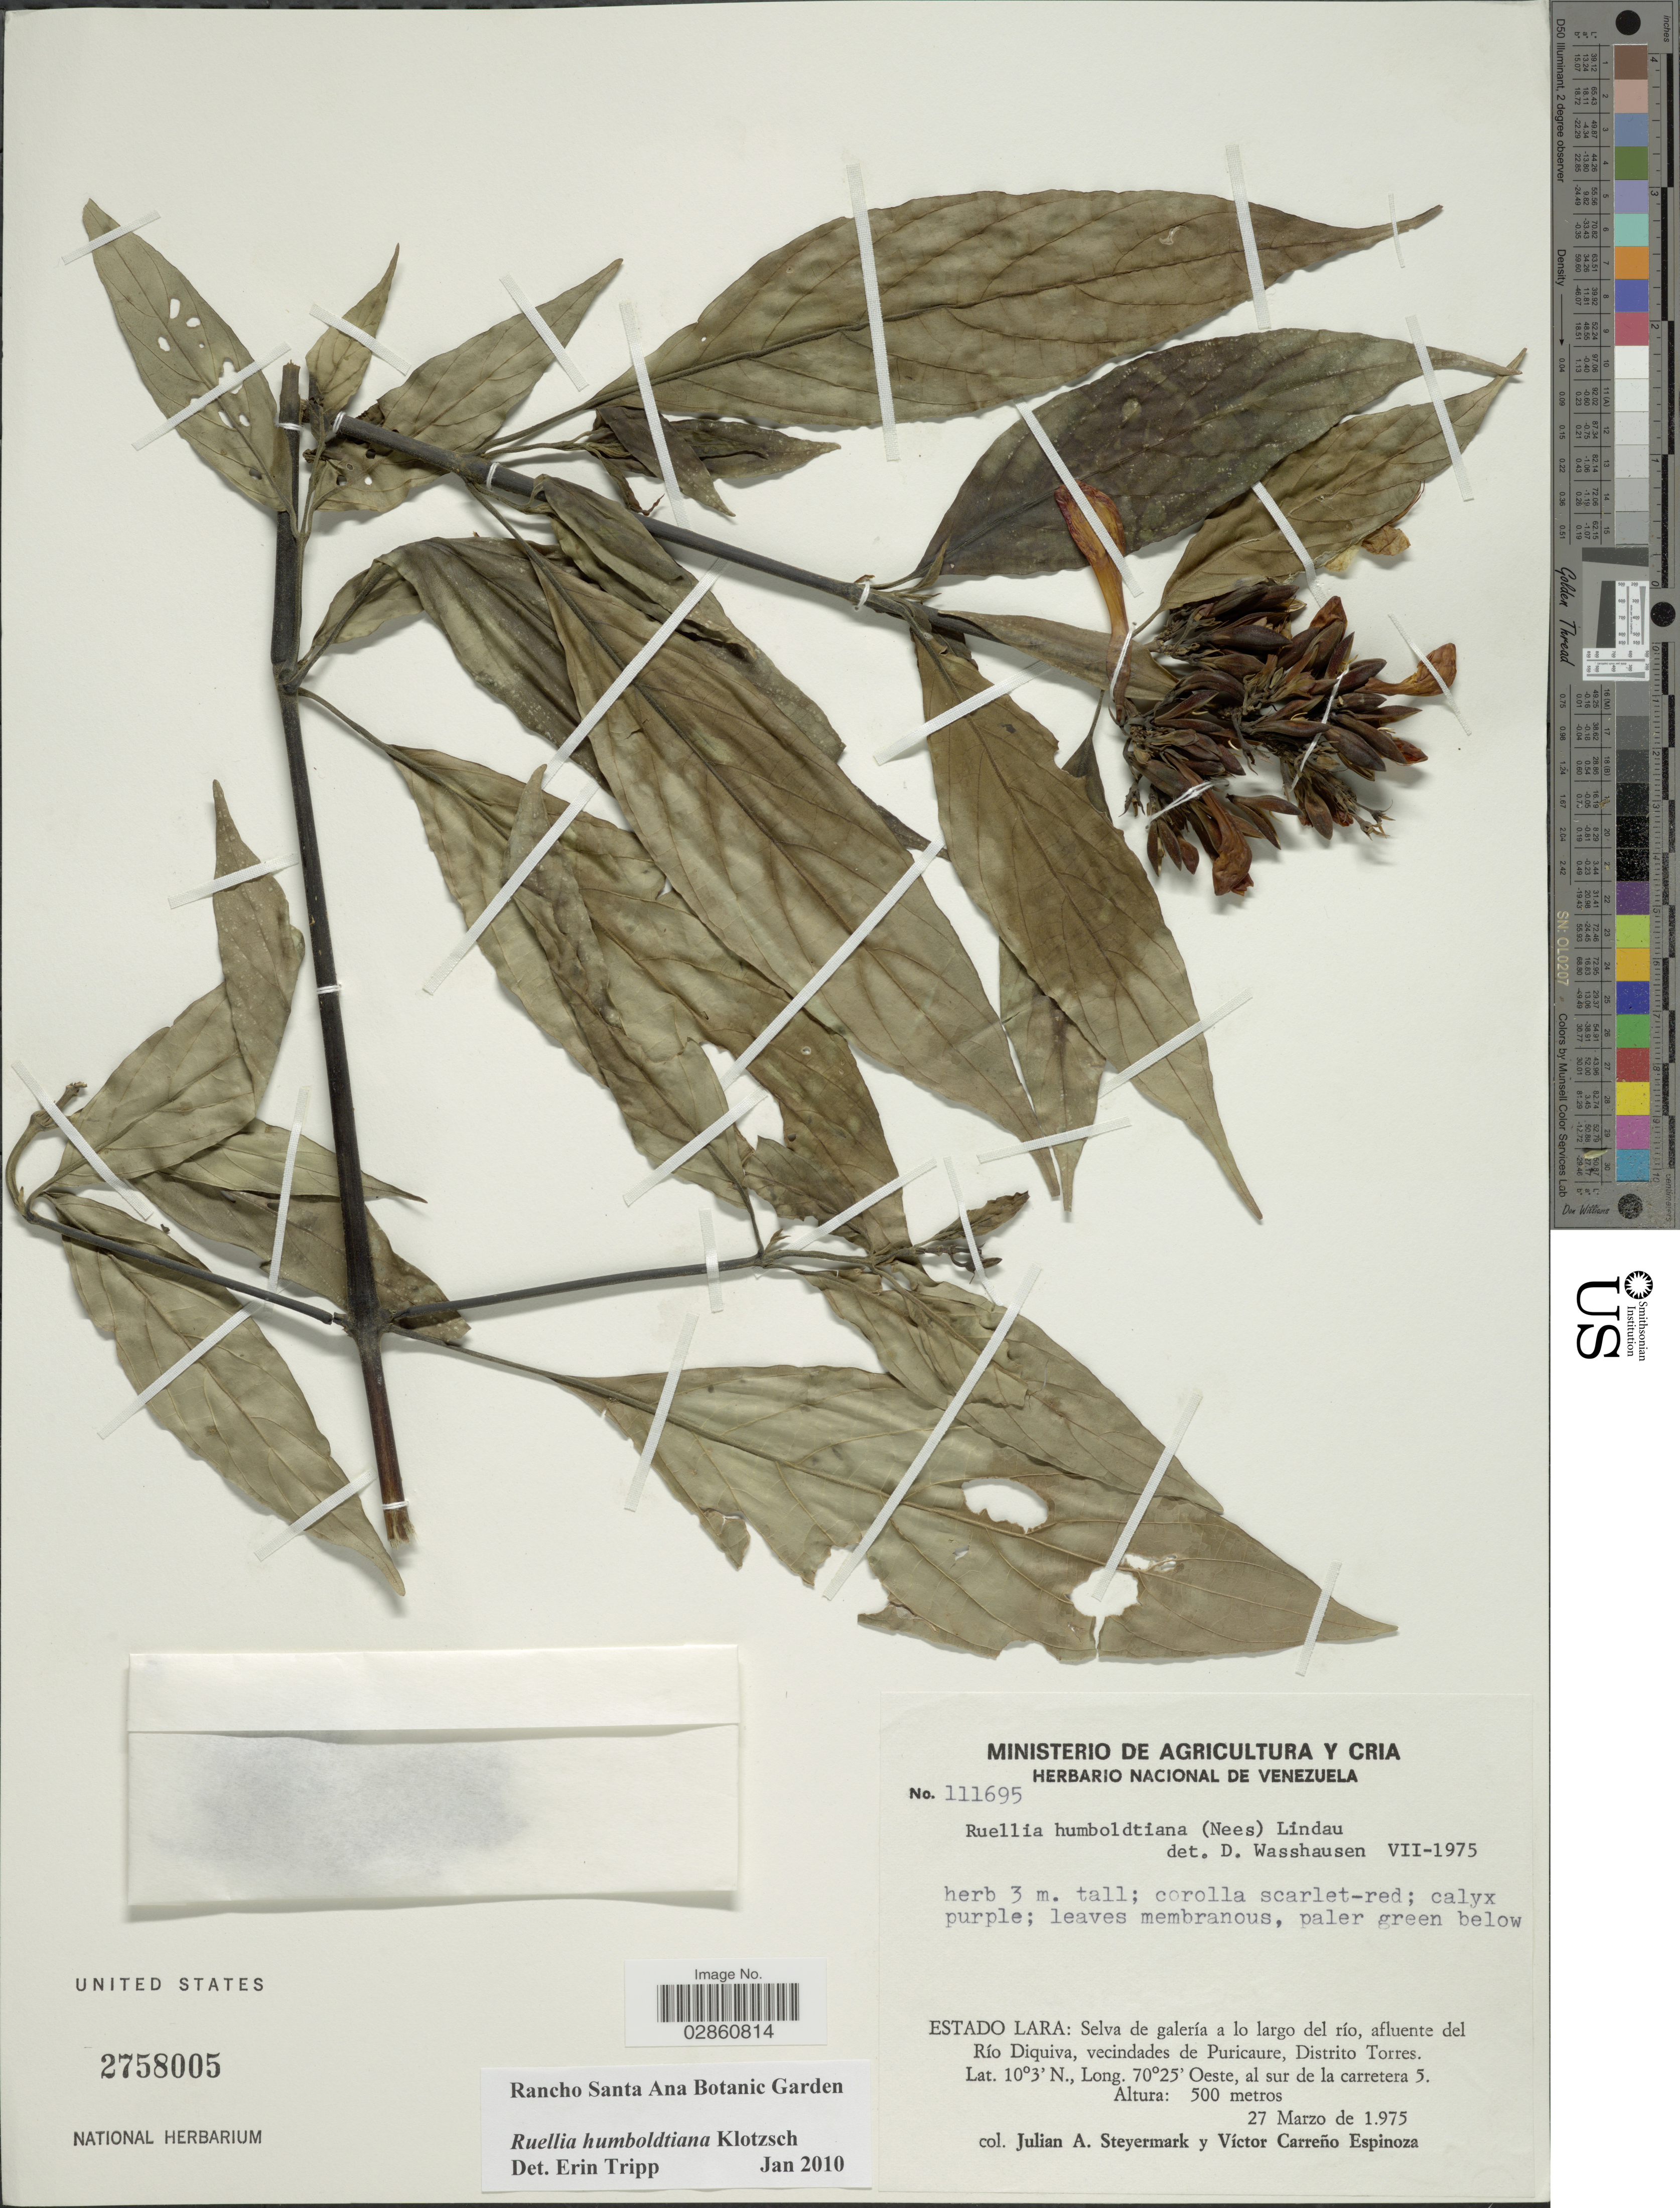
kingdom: Plantae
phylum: Tracheophyta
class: Magnoliopsida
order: Lamiales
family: Acanthaceae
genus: Ruellia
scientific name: Ruellia humboldtiana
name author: (Nees) Lindau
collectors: J. Steyermark & V. Espinoza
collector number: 111695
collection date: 1975-03-27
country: Venezuela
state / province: Lara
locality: Estado Lara: Selva de galería a lo largo del río, afluente del Río Diquiva, vecindades de Puricaure, Distrito Torres, al sur de la carretera 5.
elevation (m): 500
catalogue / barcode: US 2758005